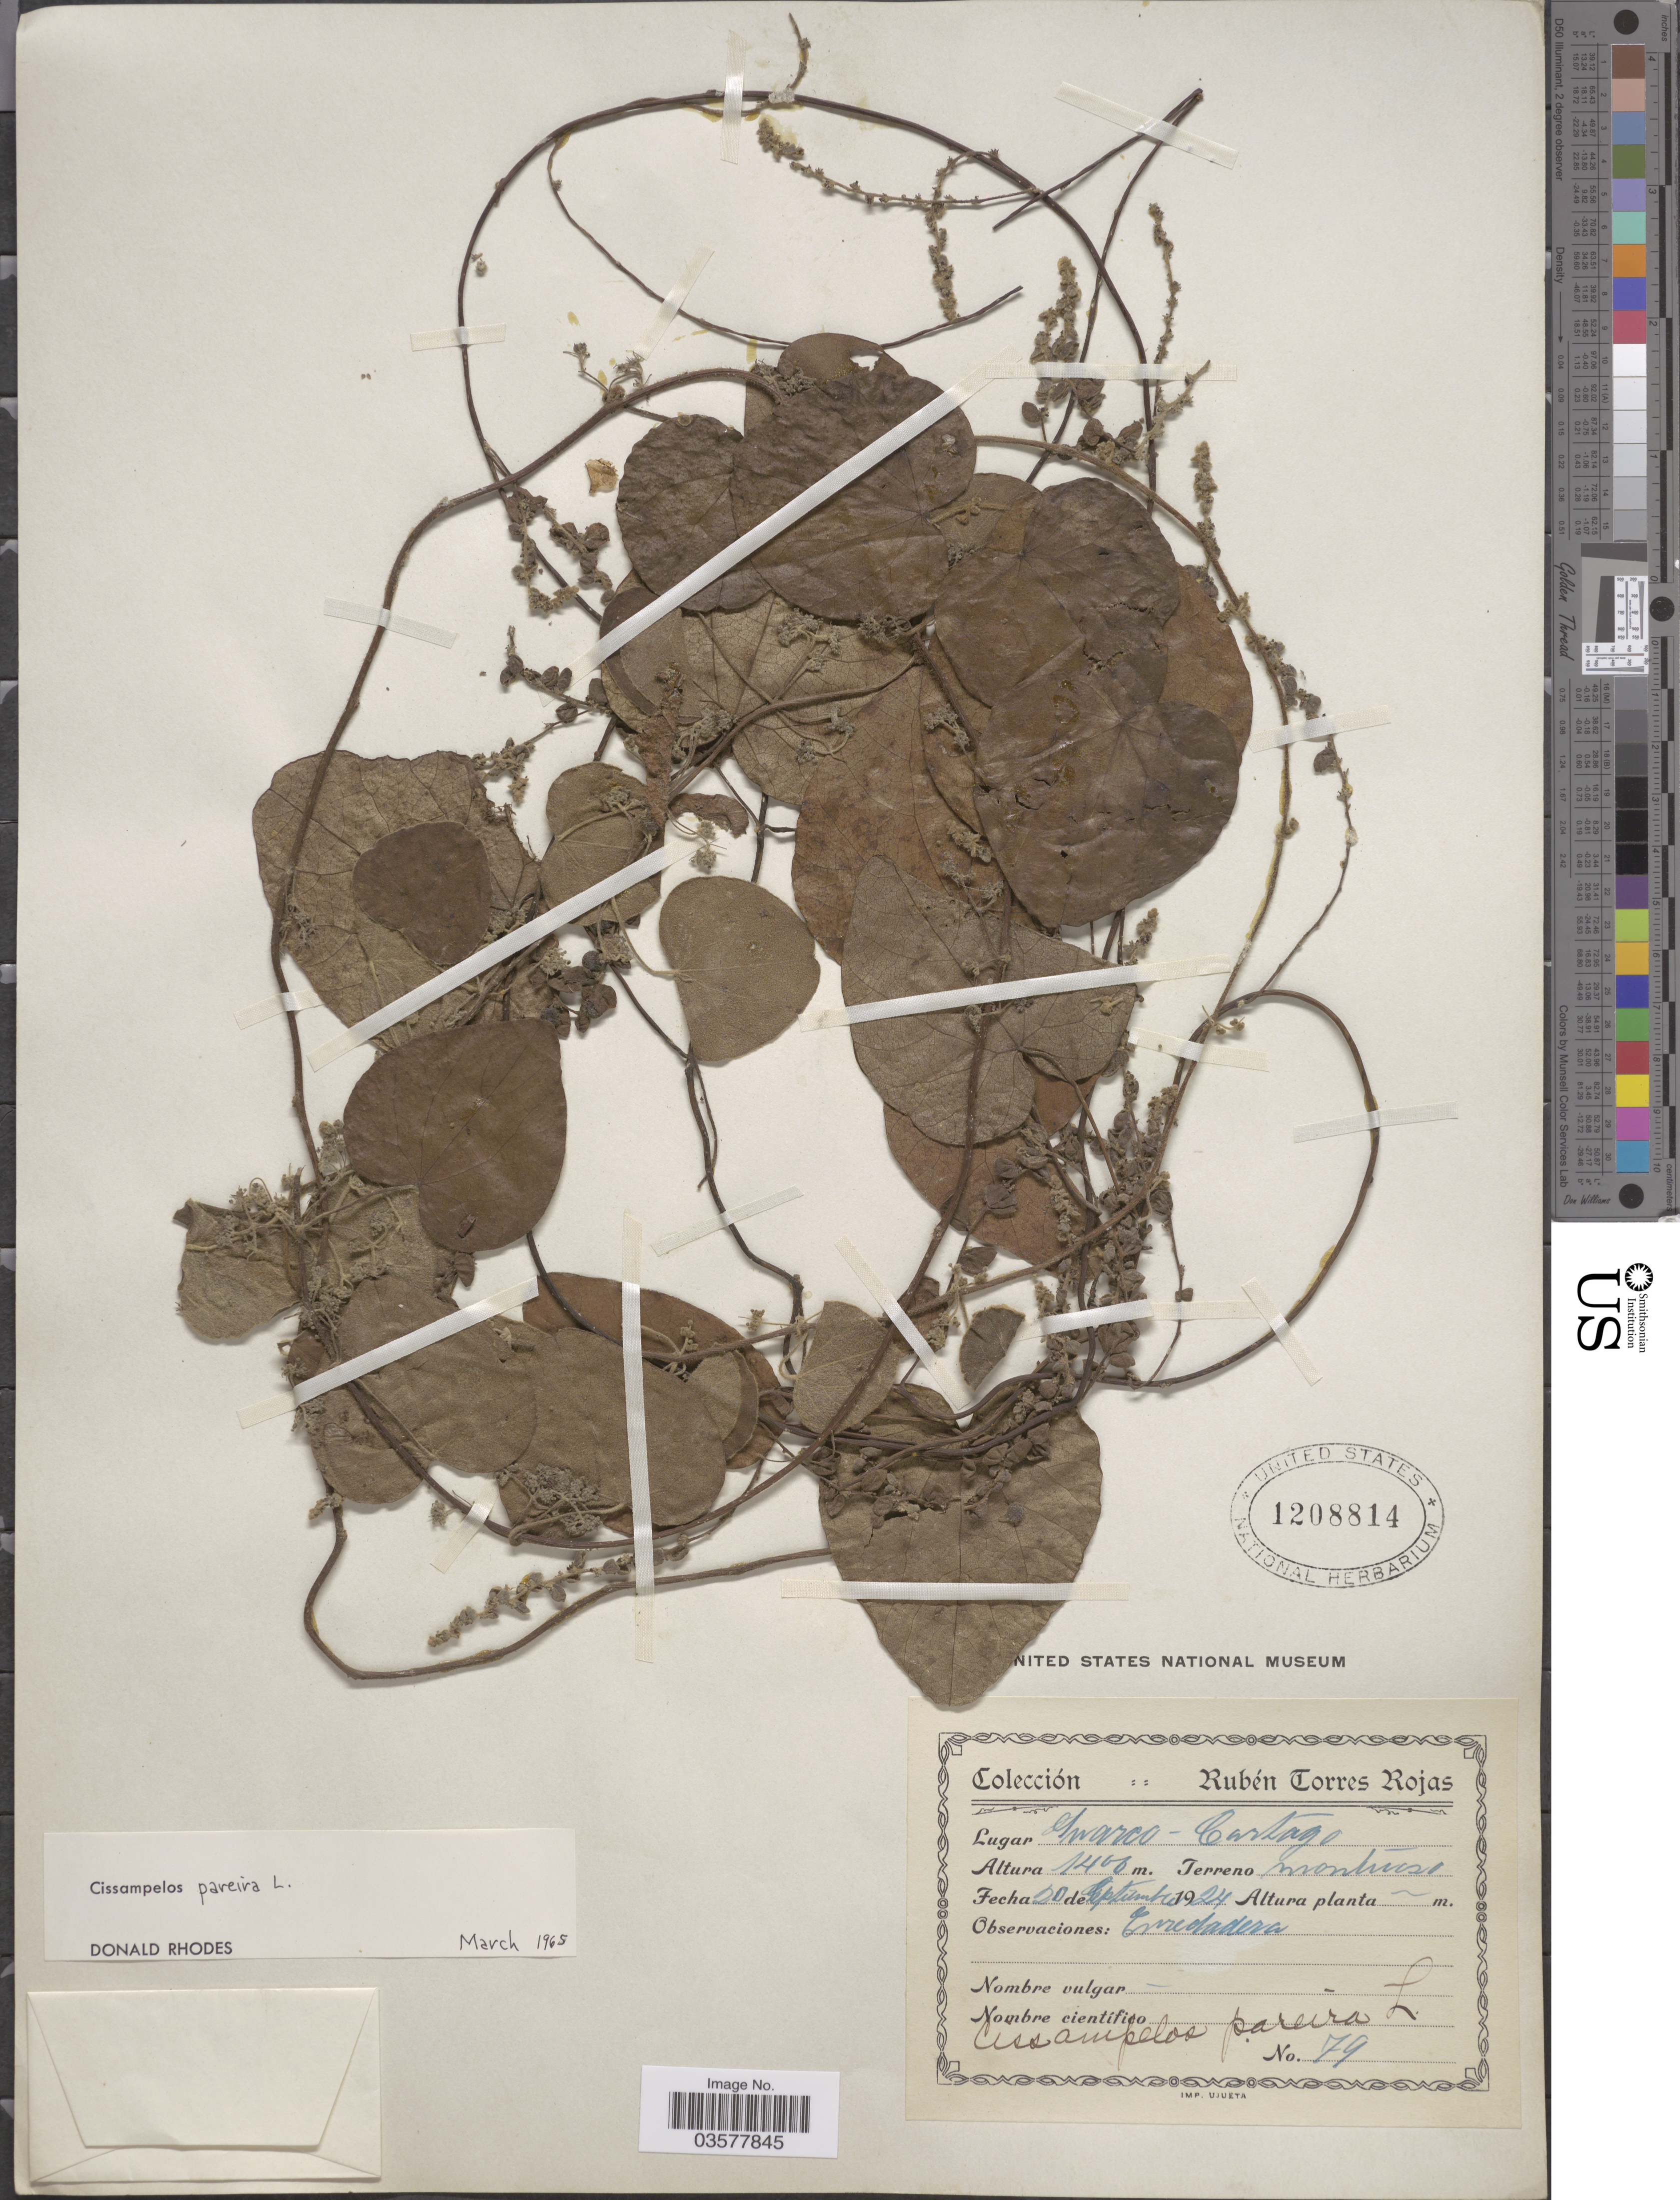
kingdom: Plantae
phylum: Tracheophyta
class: Magnoliopsida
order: Ranunculales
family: Menispermaceae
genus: Cissampelos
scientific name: Cissampelos pareira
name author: L.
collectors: R. Torres Rojas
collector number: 79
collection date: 1924-09-20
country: Costa Rica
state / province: Cartago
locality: St. Marcos.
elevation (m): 1400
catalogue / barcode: US 1208814